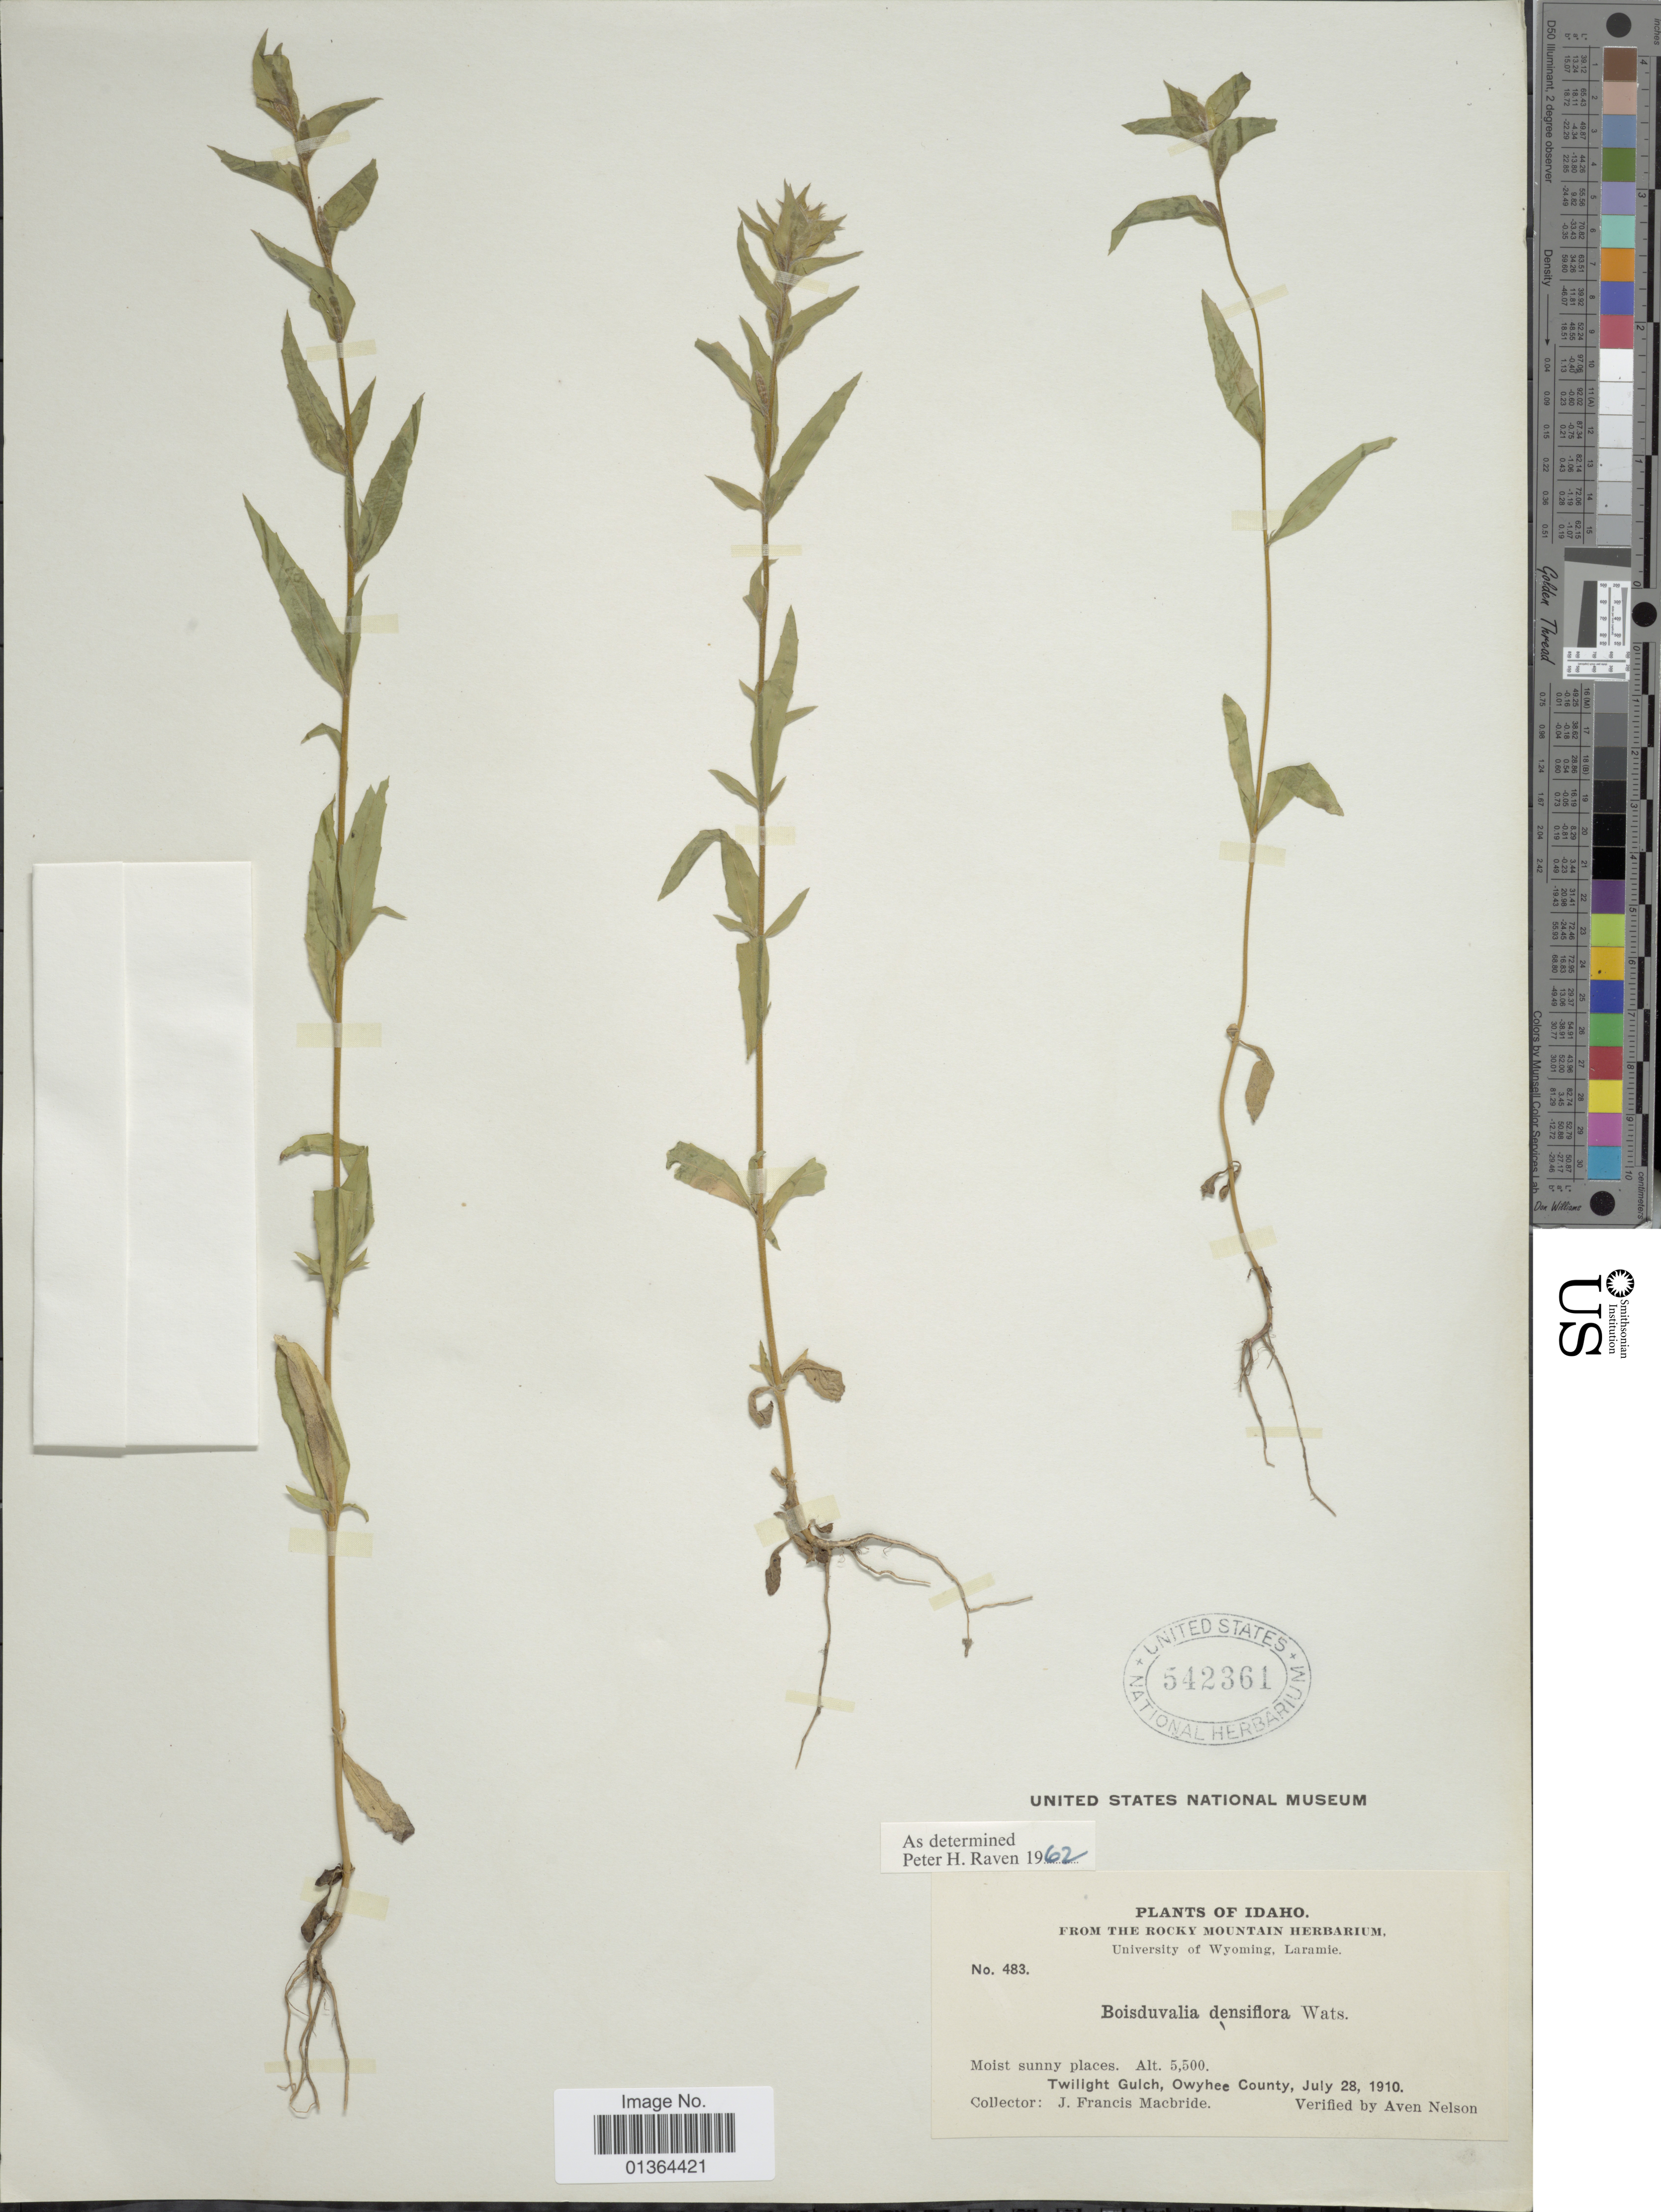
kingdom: Plantae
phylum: Tracheophyta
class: Magnoliopsida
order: Myrtales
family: Onagraceae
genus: Epilobium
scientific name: Epilobium densiflorum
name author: (Lindl.) Hoch & P.H. Raven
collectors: J. F. Macbride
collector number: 483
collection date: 1910-07-28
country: United States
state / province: Idaho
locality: Twilight Gulch, Owyhee County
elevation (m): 1676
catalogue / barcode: US 542361